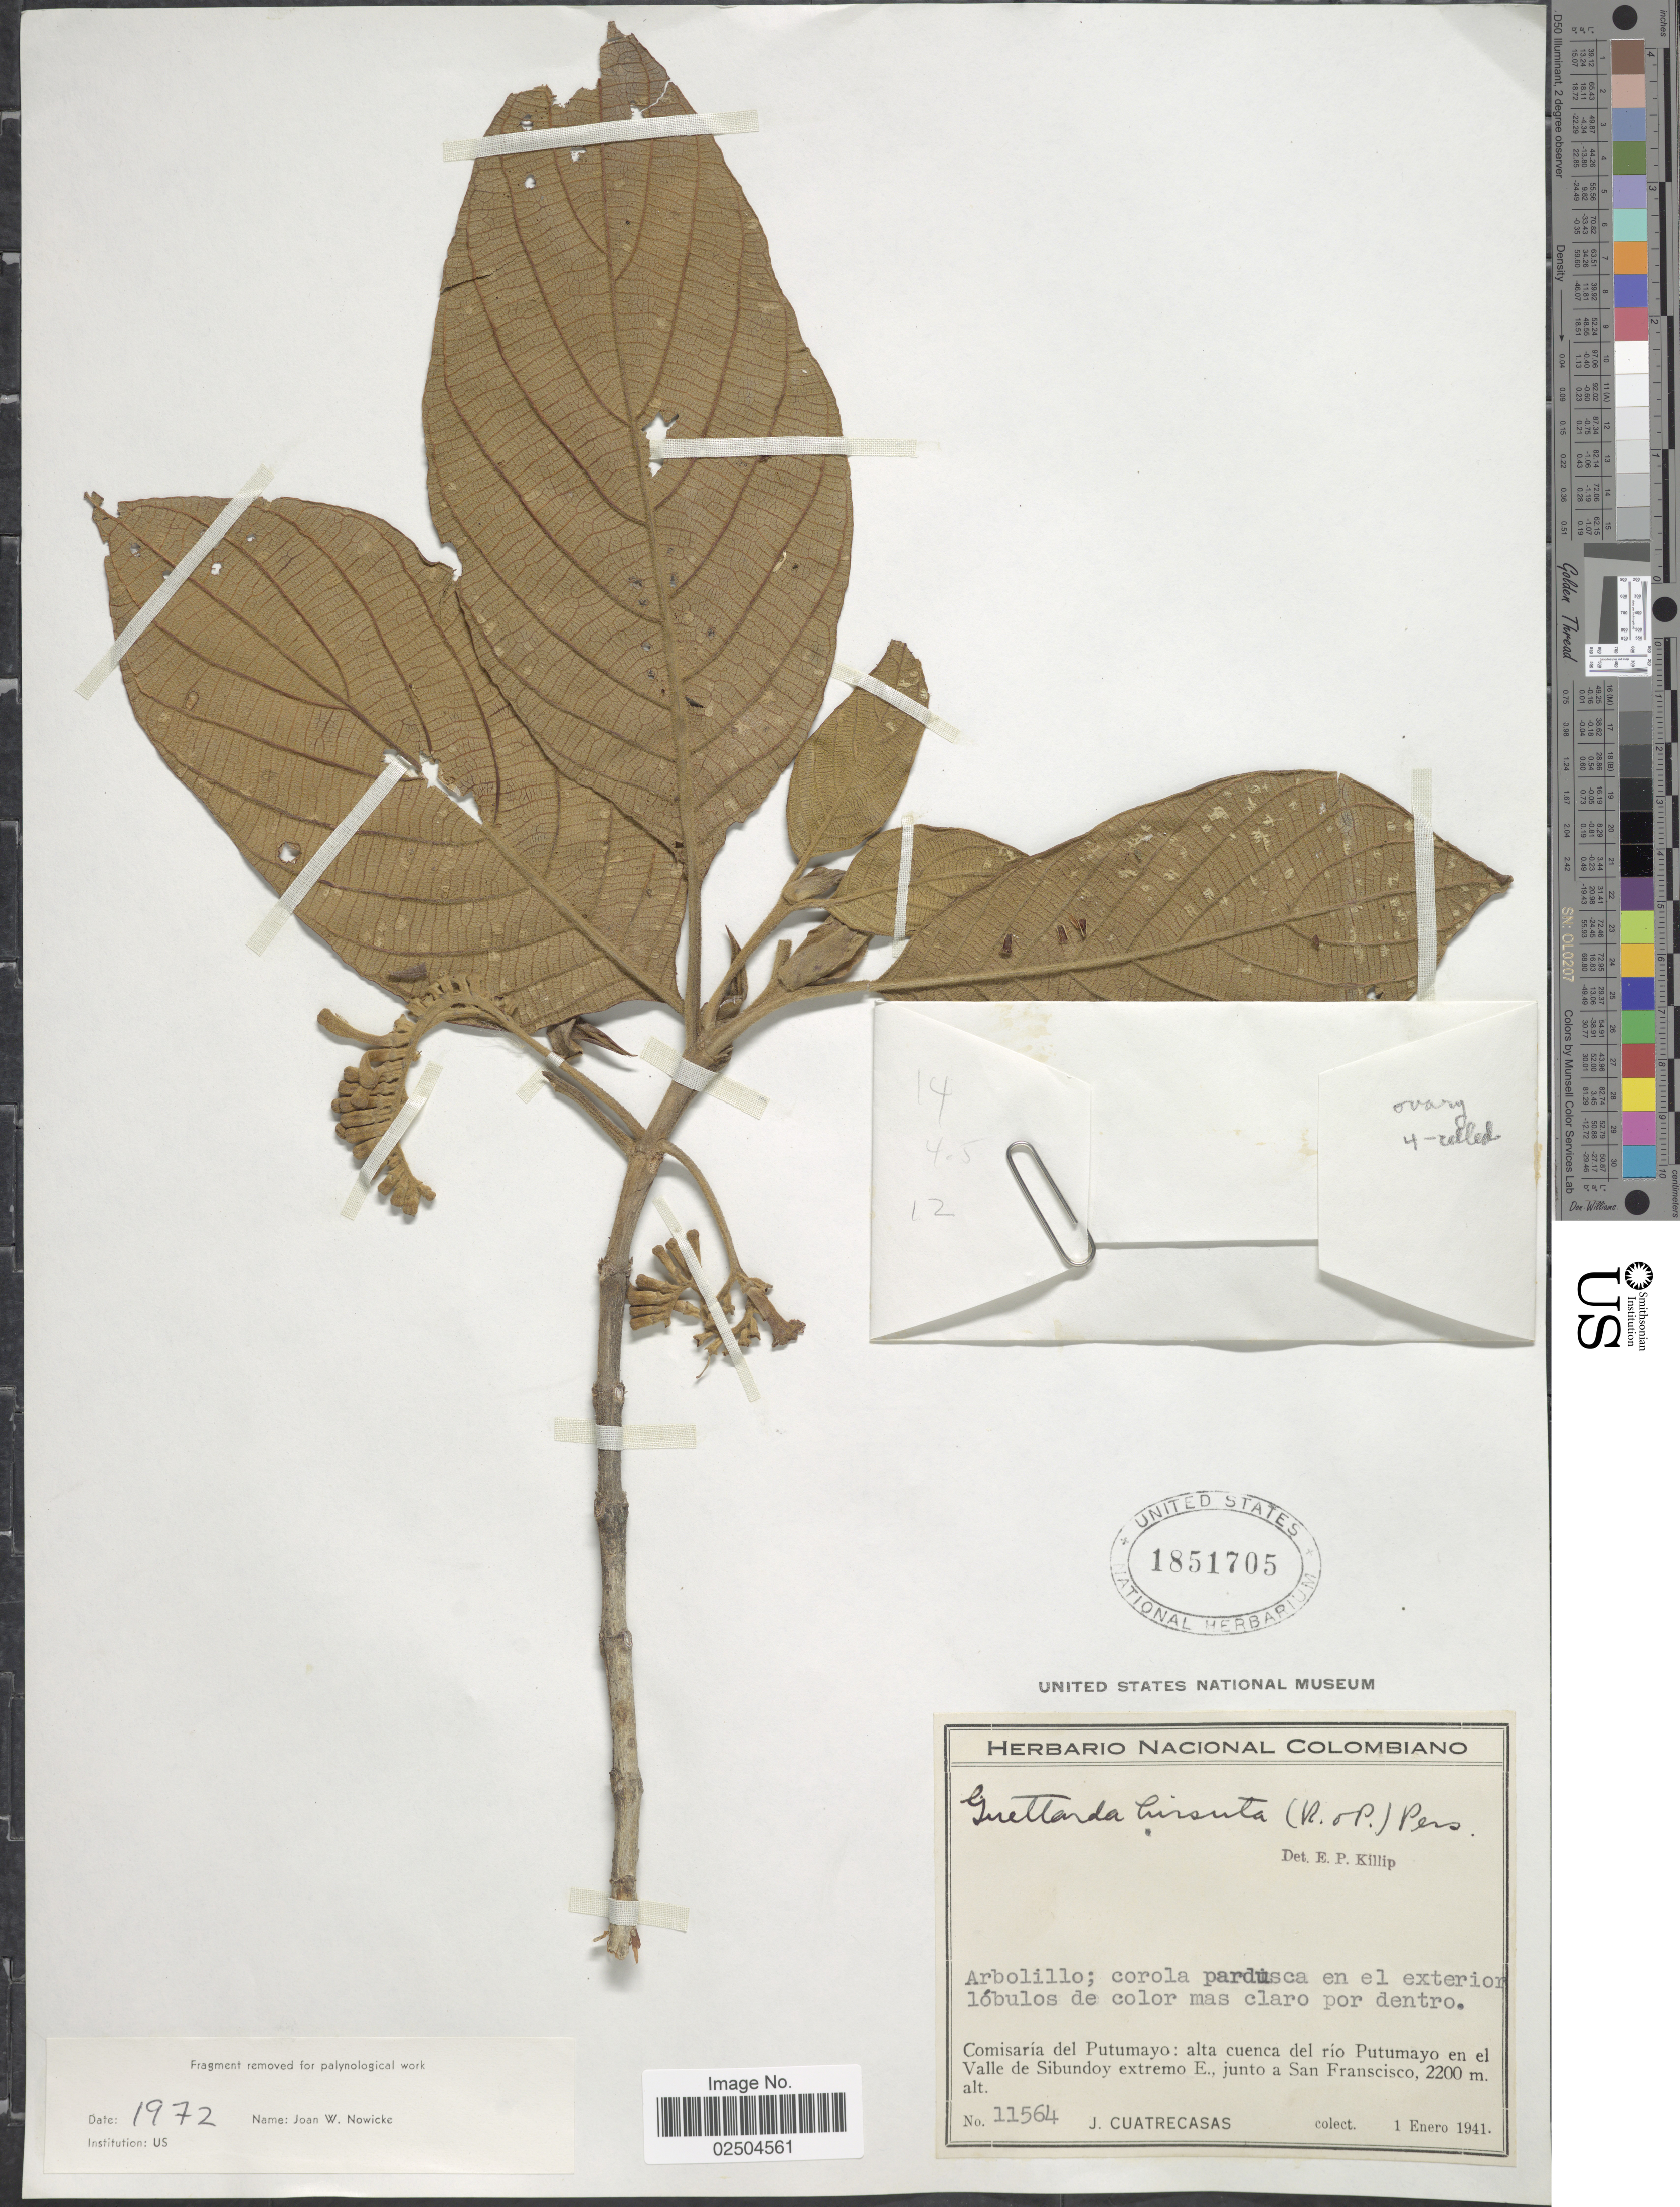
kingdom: Plantae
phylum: Tracheophyta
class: Magnoliopsida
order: Gentianales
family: Rubiaceae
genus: Guettarda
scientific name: Guettarda hirsuta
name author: (Ruiz & Pav.) Pers.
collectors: J. Cuatrecasas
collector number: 11564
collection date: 1941-01-01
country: Colombia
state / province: Putumayo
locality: Comisaria del Putumayo: alta cuenca del rio Putumayo en el Valle de Sibundoy extremo E. junto a San Francisco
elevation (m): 2200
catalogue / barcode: US 1851705